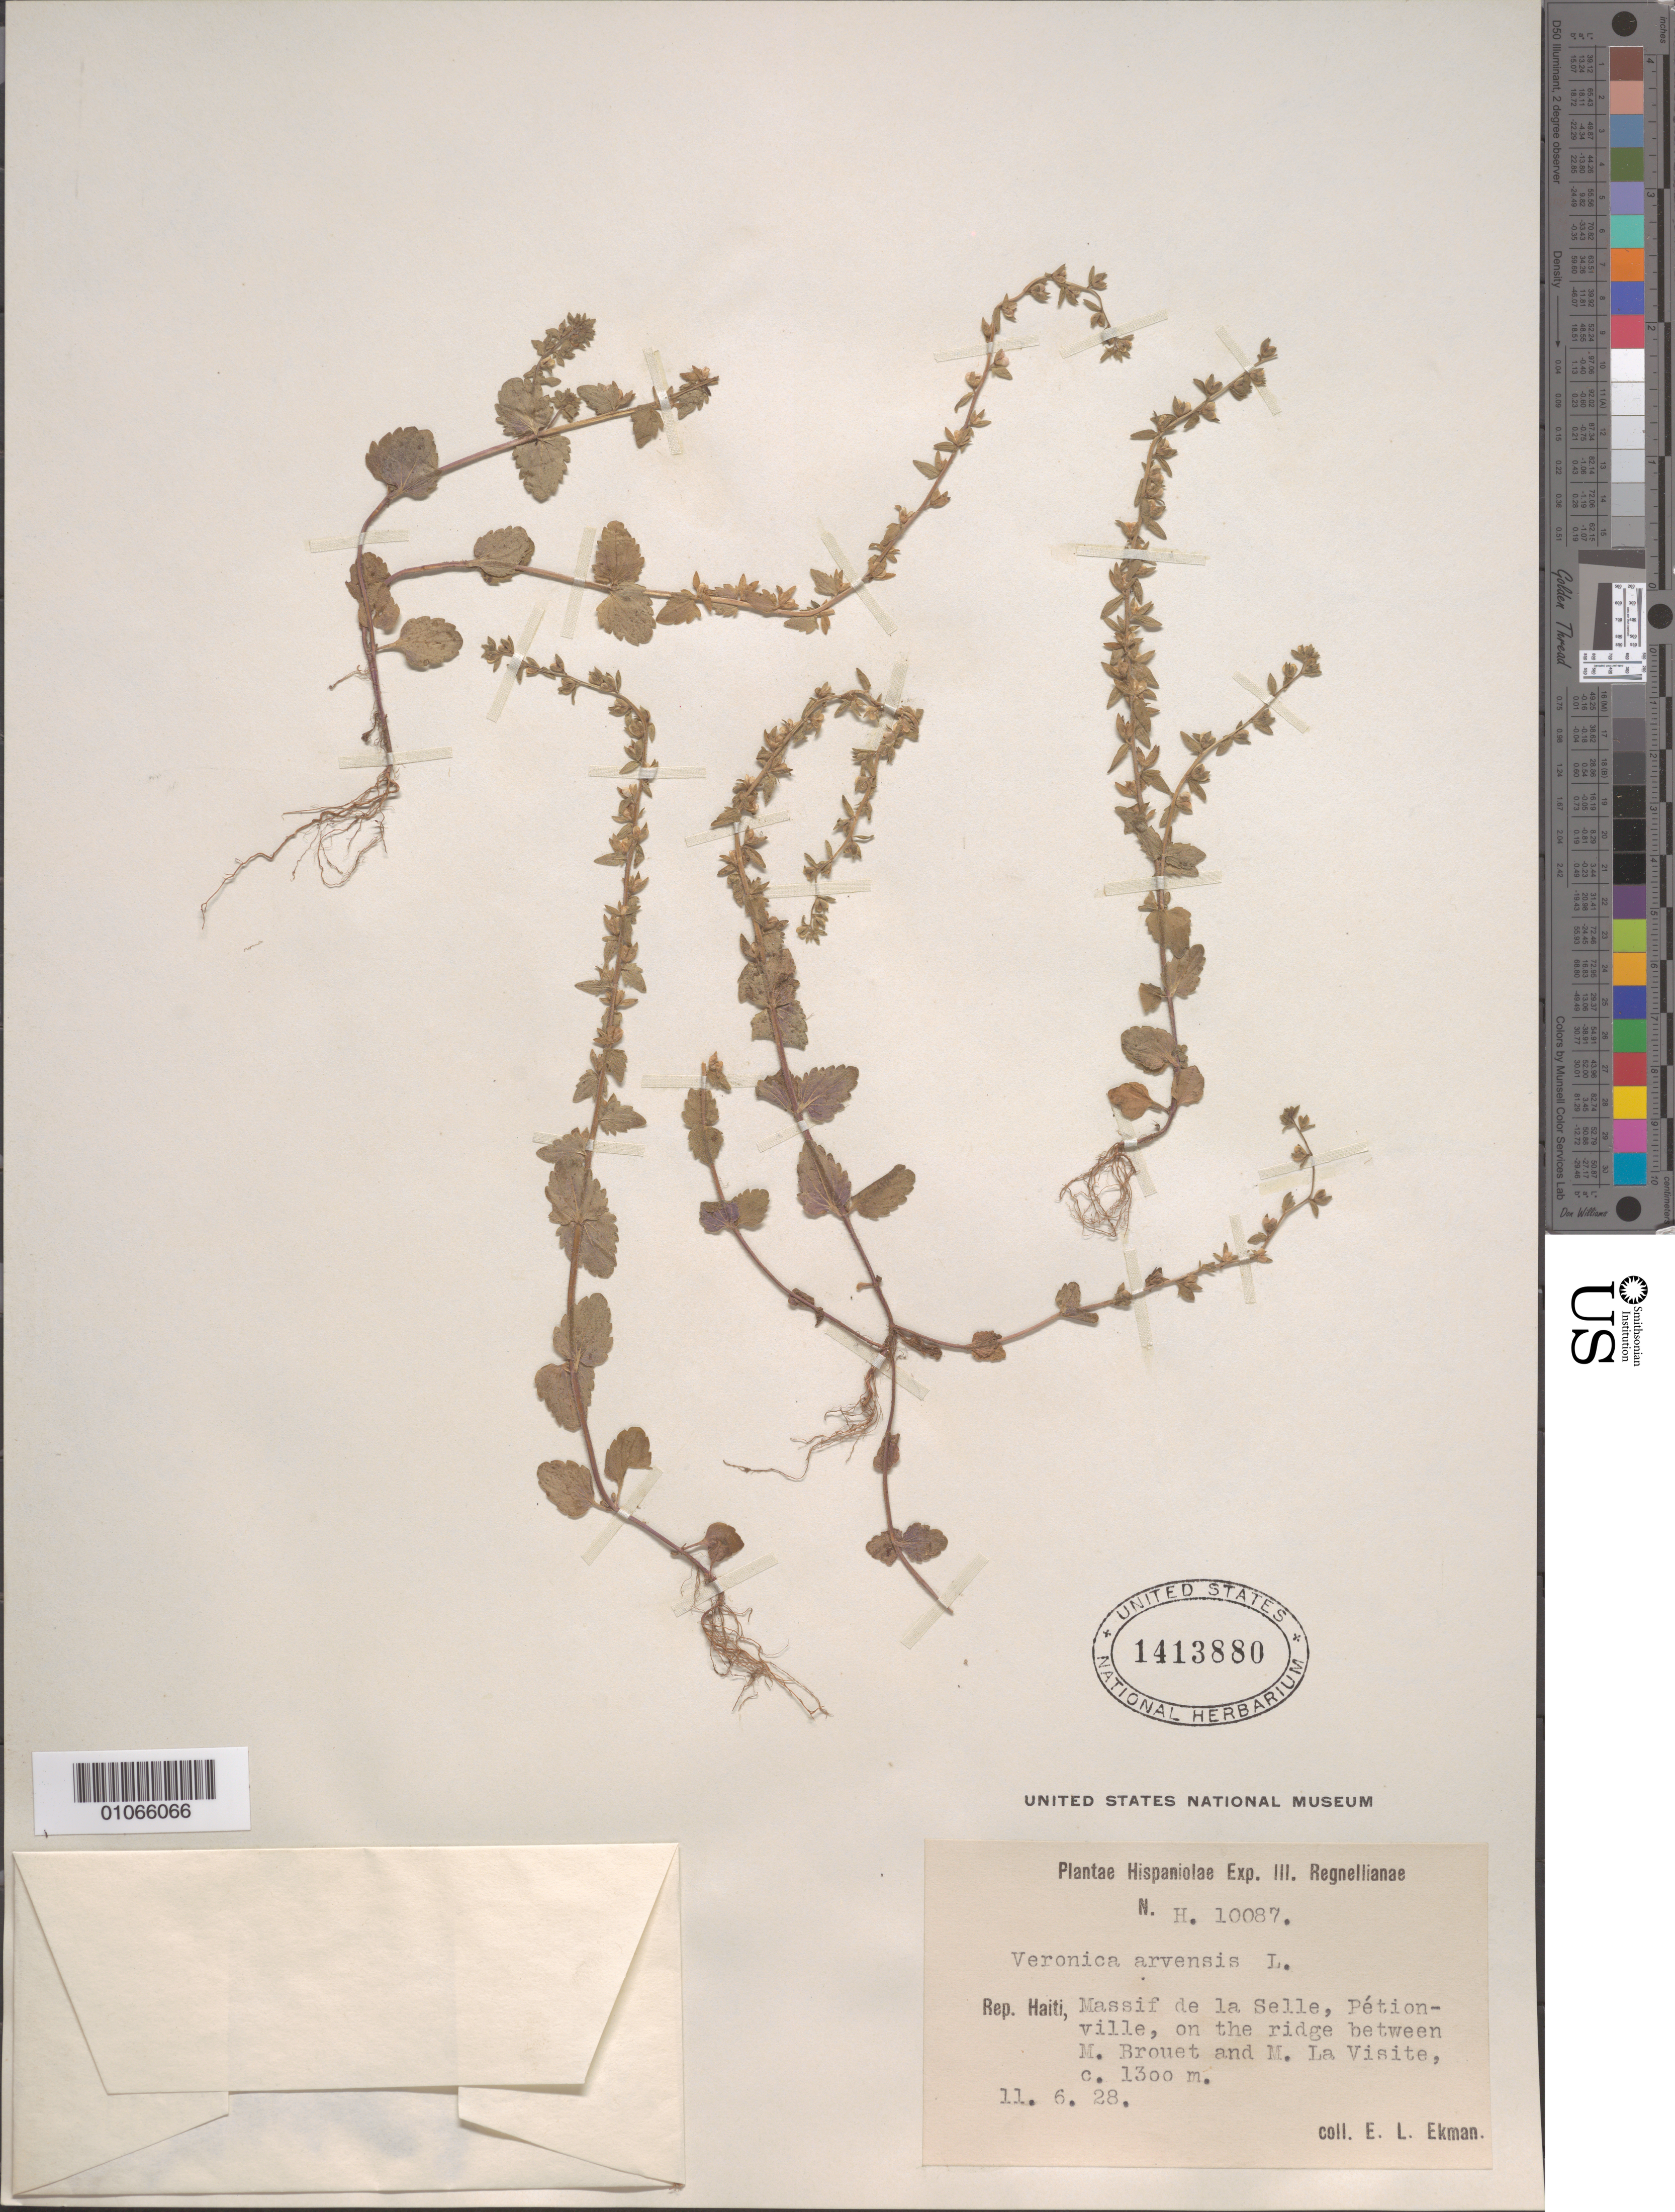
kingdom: Plantae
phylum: Tracheophyta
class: Magnoliopsida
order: Lamiales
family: Plantaginaceae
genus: Veronica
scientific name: Veronica arvensis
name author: L.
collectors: E. L. Ekman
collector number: H 10087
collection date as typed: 11 Jun 1928 or 06 Nov 1928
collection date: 1928-06-11 or 1928-11-06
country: Haiti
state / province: Óuest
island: Hispaniola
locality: Massif de la Selle, Petionville, on the ridge between Morne Brouet and Morne La Visite.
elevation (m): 1300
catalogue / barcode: US 1413880